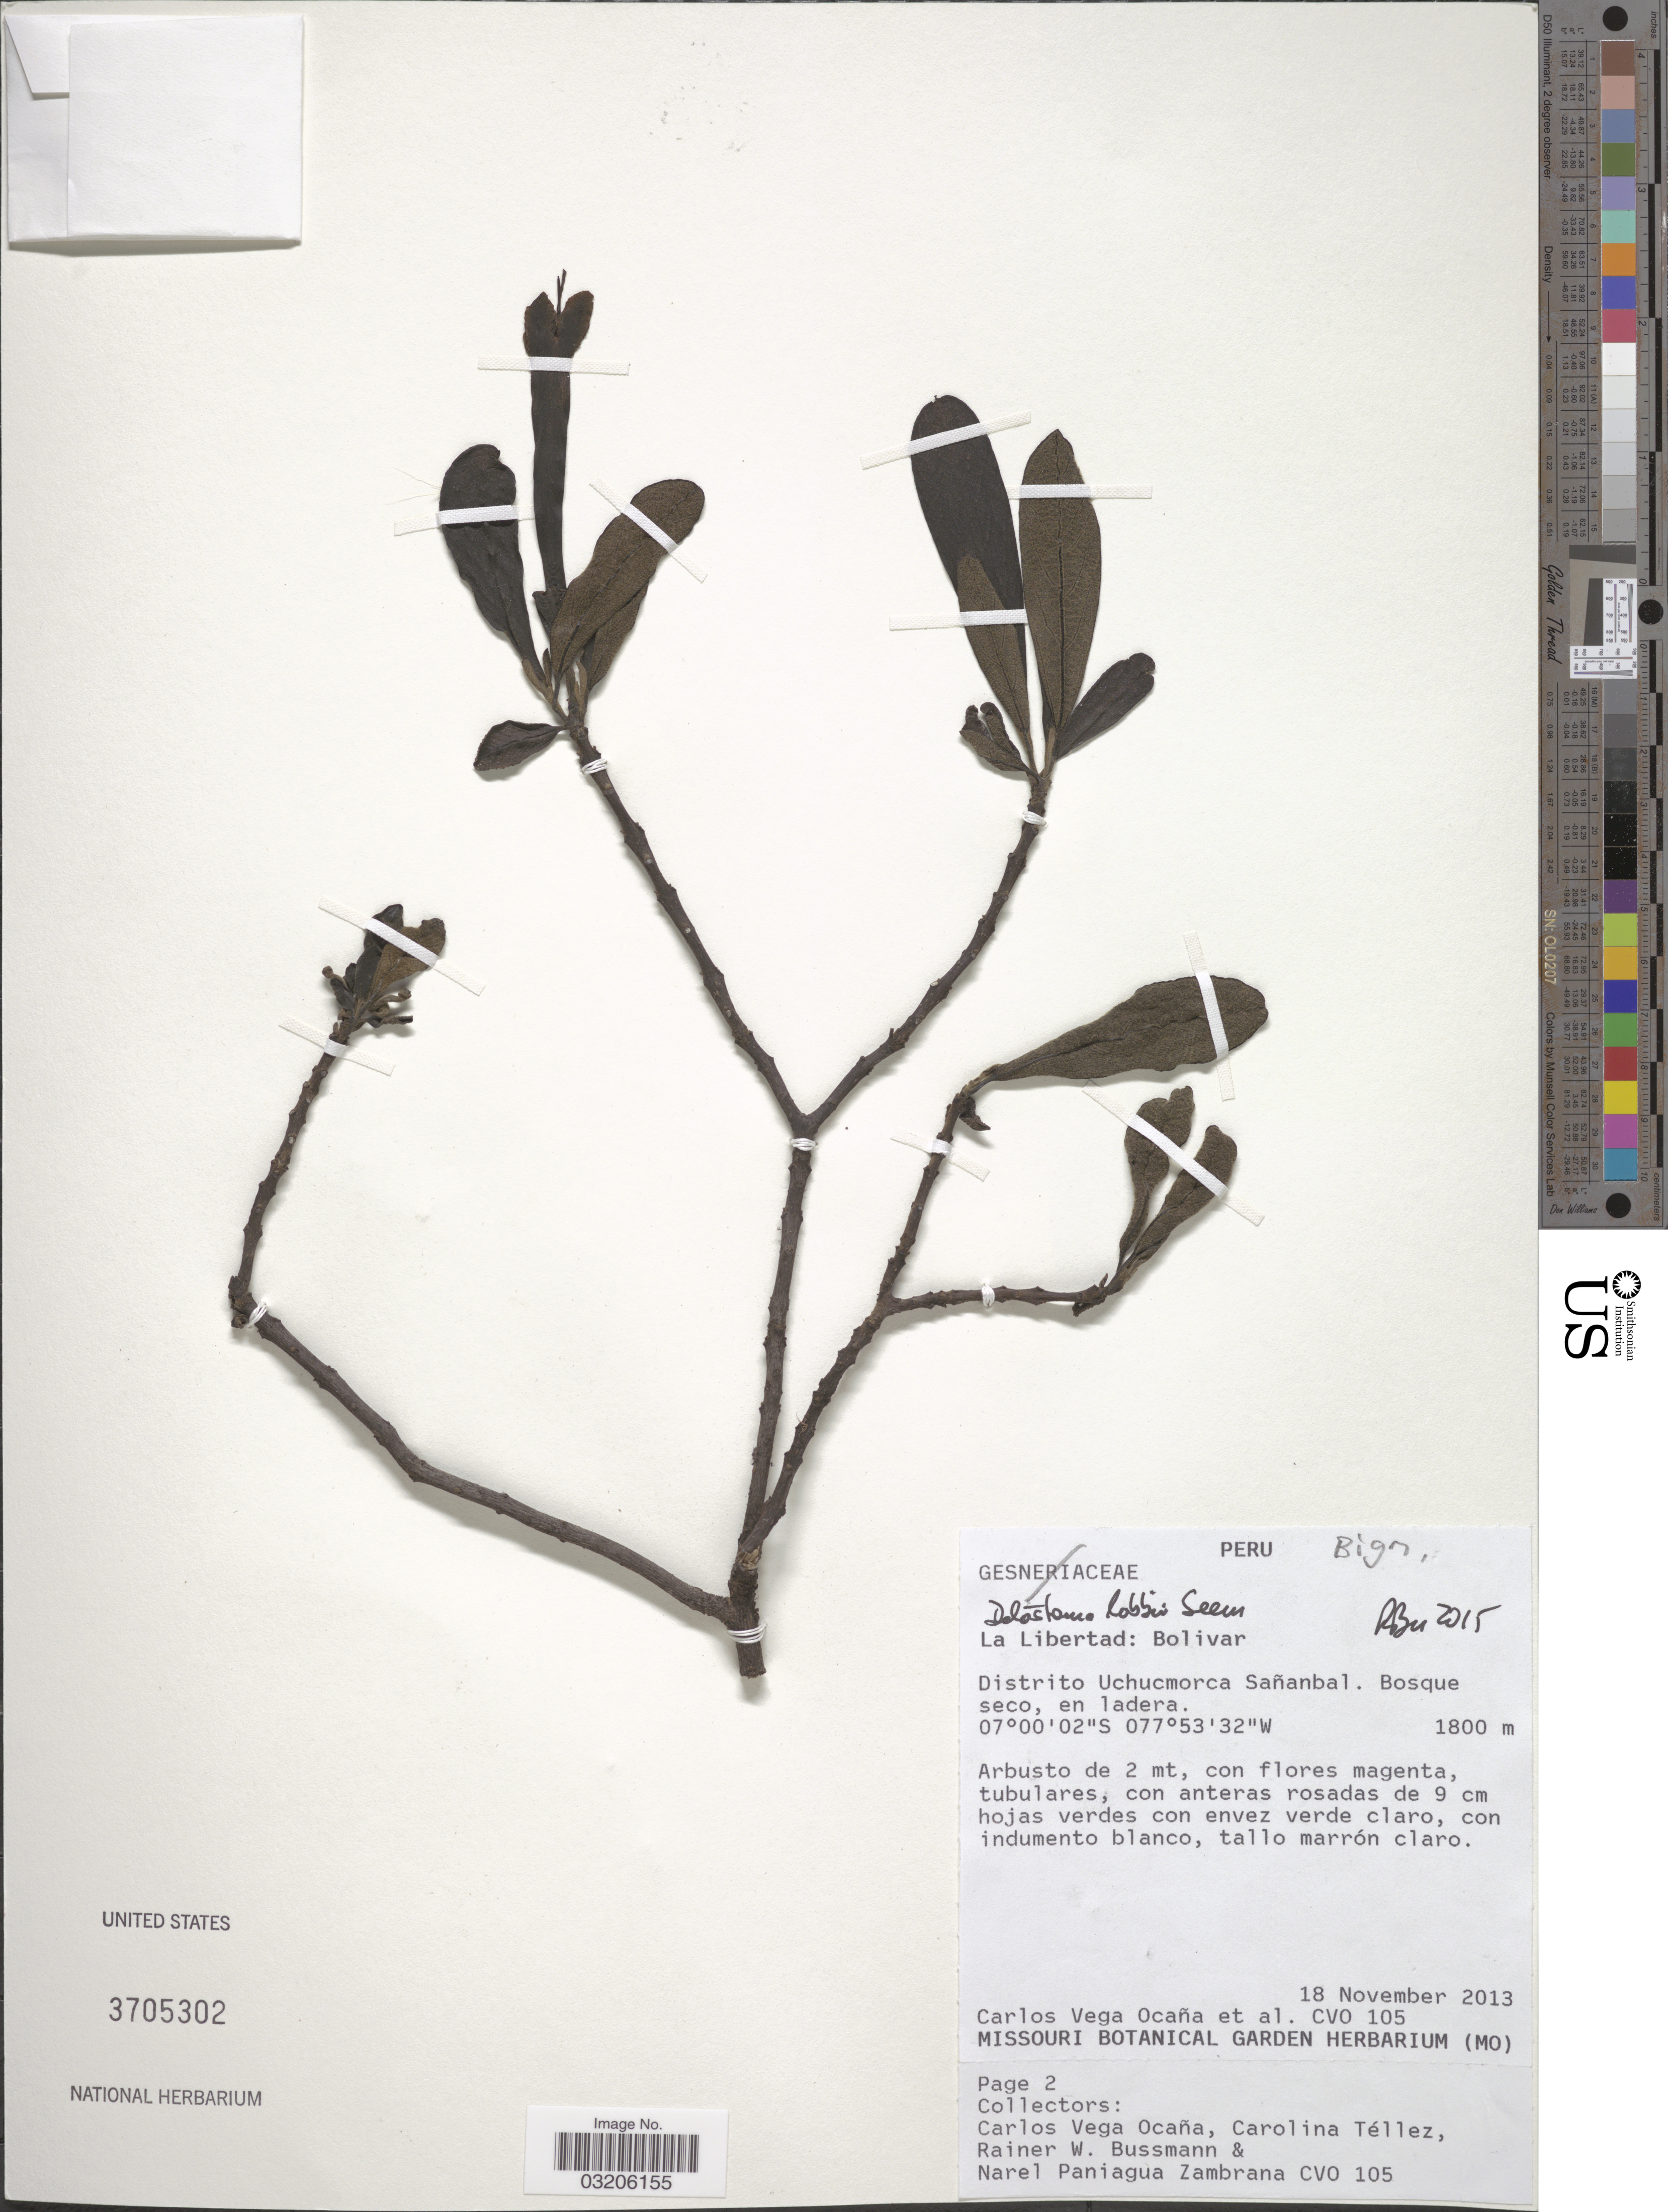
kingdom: Plantae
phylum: Tracheophyta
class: Magnoliopsida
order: Lamiales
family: Bignoniaceae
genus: Delostoma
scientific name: Delostoma lobbii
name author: Seem.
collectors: C. Vega, C. Téllez, R. W. Bussmann & N. Paniagua Zambrana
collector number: CVO105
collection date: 2013-11-18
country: Peru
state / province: La Libertad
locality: Bolivar. Distrito Uchocmorca Sañanbal.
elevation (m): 1800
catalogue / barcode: US 3705302